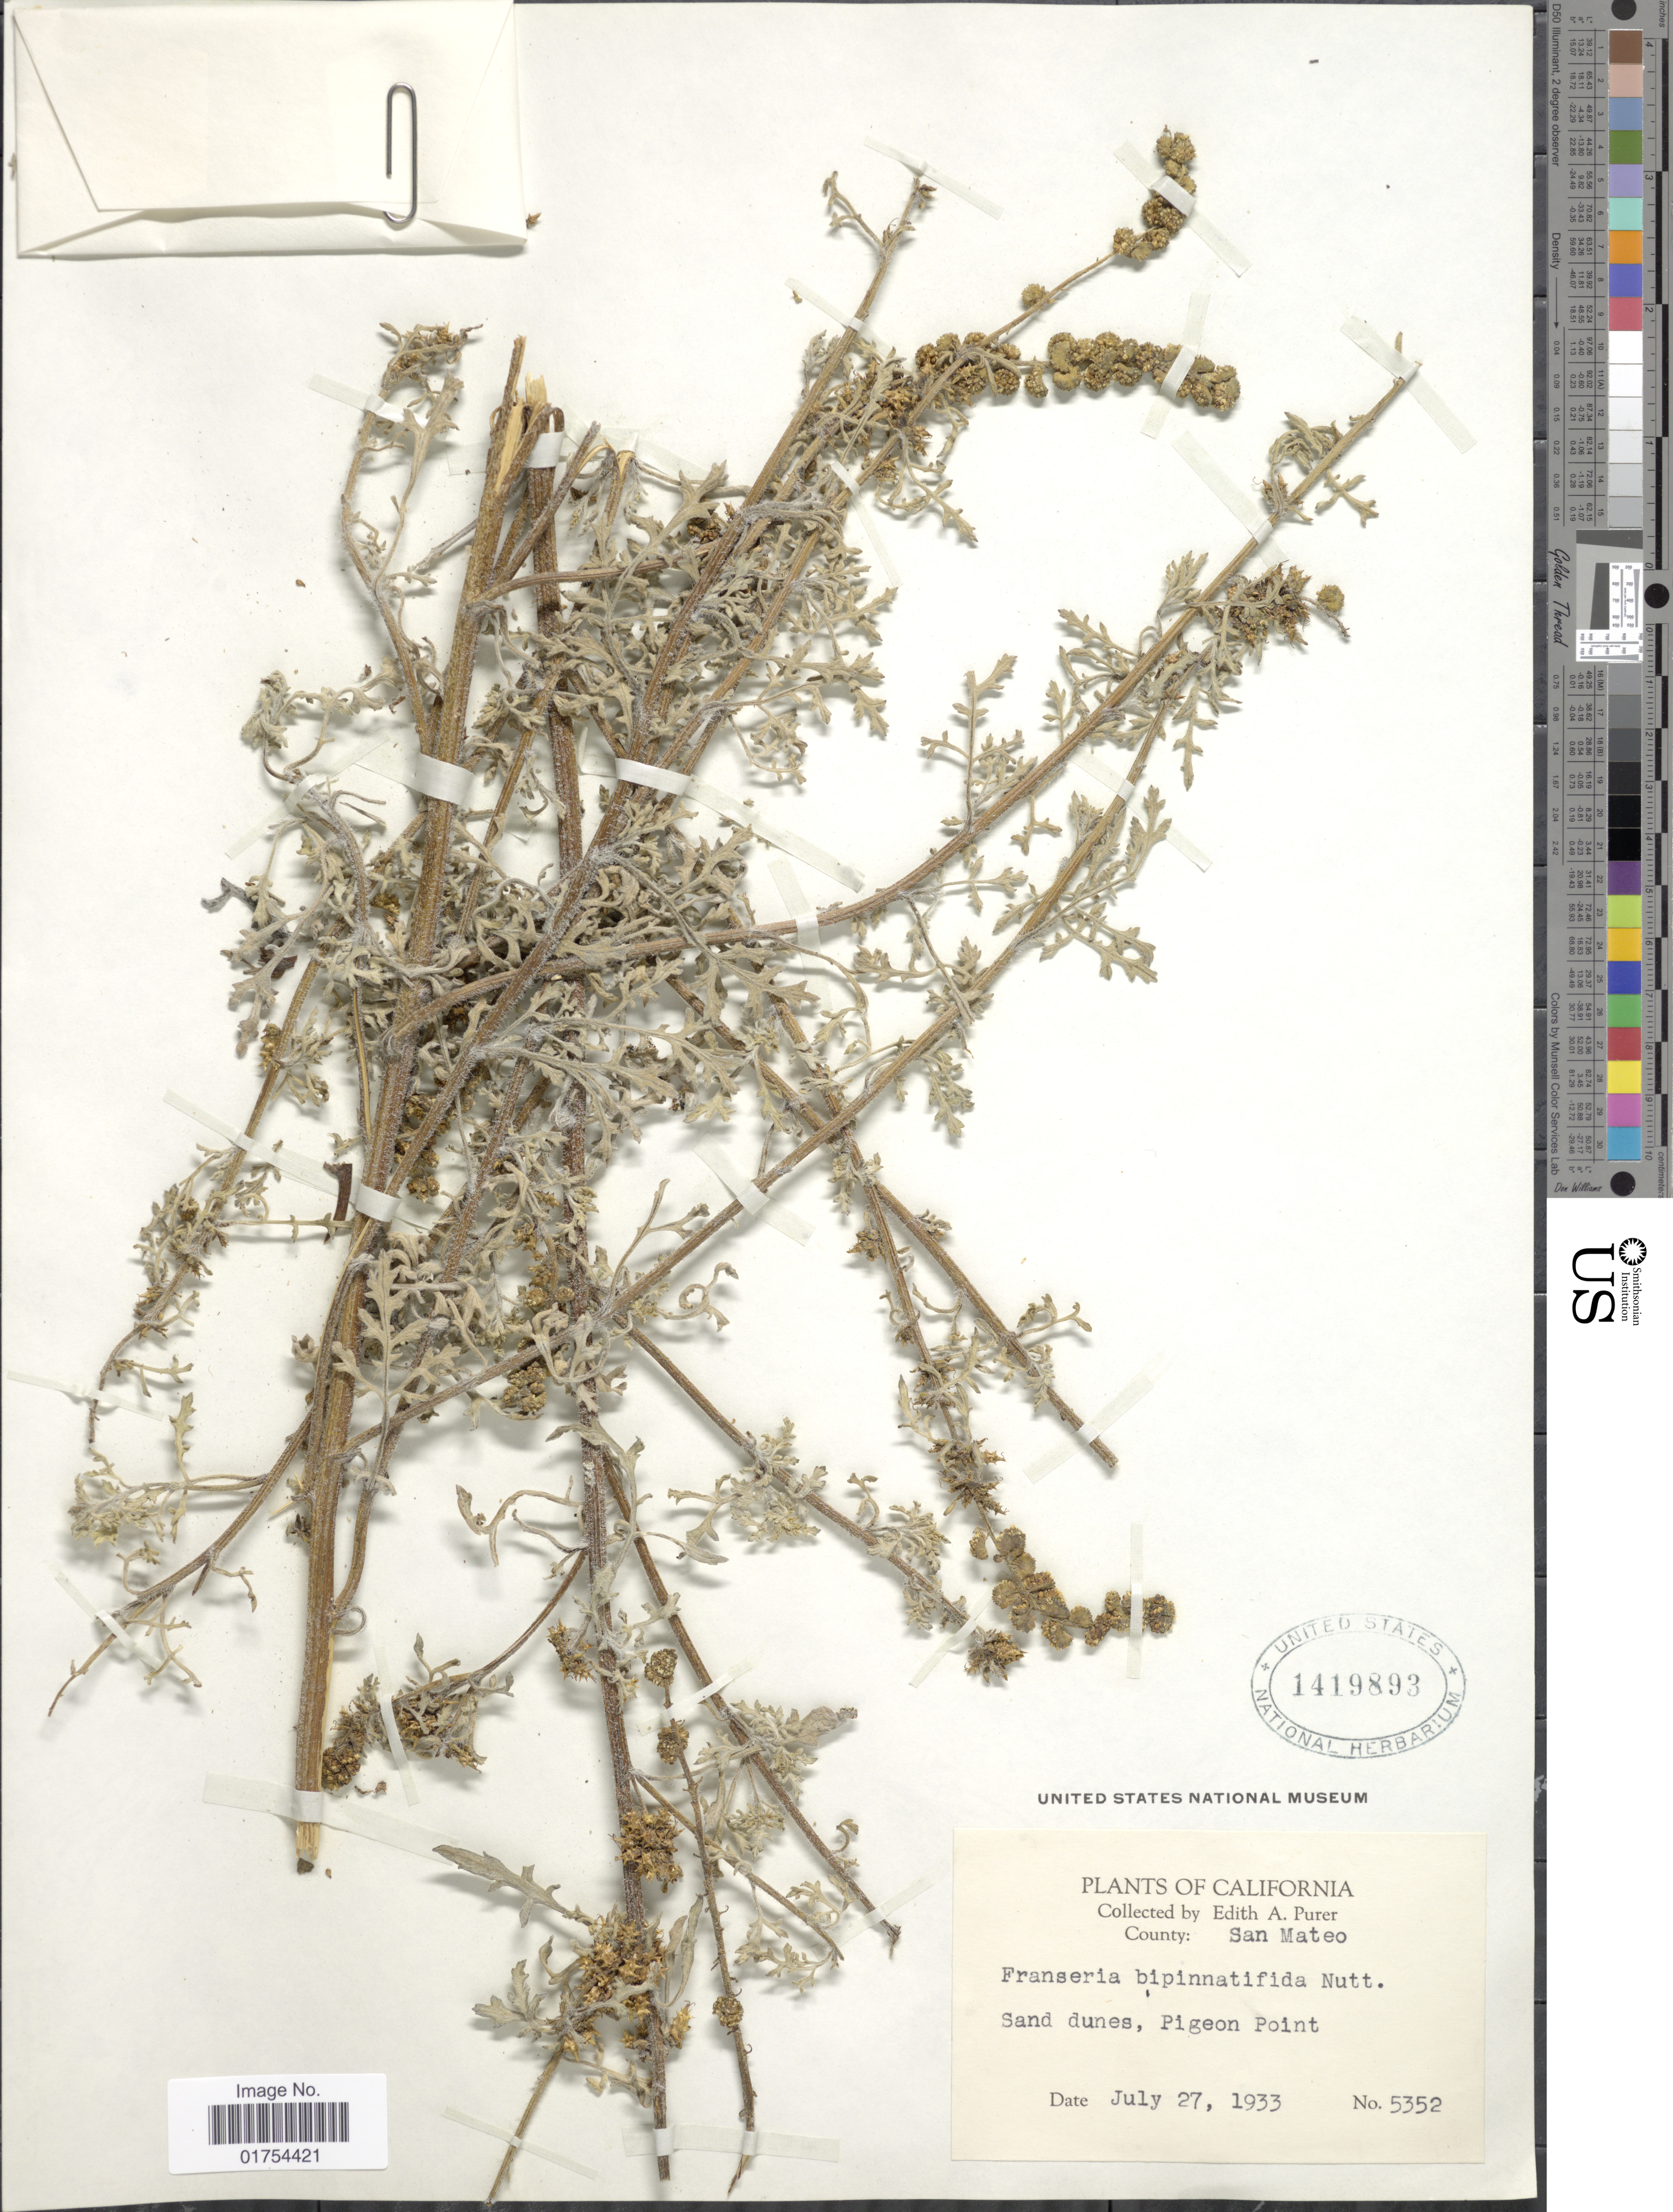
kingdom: Plantae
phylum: Tracheophyta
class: Magnoliopsida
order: Asterales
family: Asteraceae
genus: Franseria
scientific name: Franseria bipinnatifida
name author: (A. Gray) A. Gray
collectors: E. Purer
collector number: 5352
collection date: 1933-04-27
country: United States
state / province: California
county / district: San Mateo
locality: County: San Mateo, sand dunes, Pigeon Point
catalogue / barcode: US 1419893